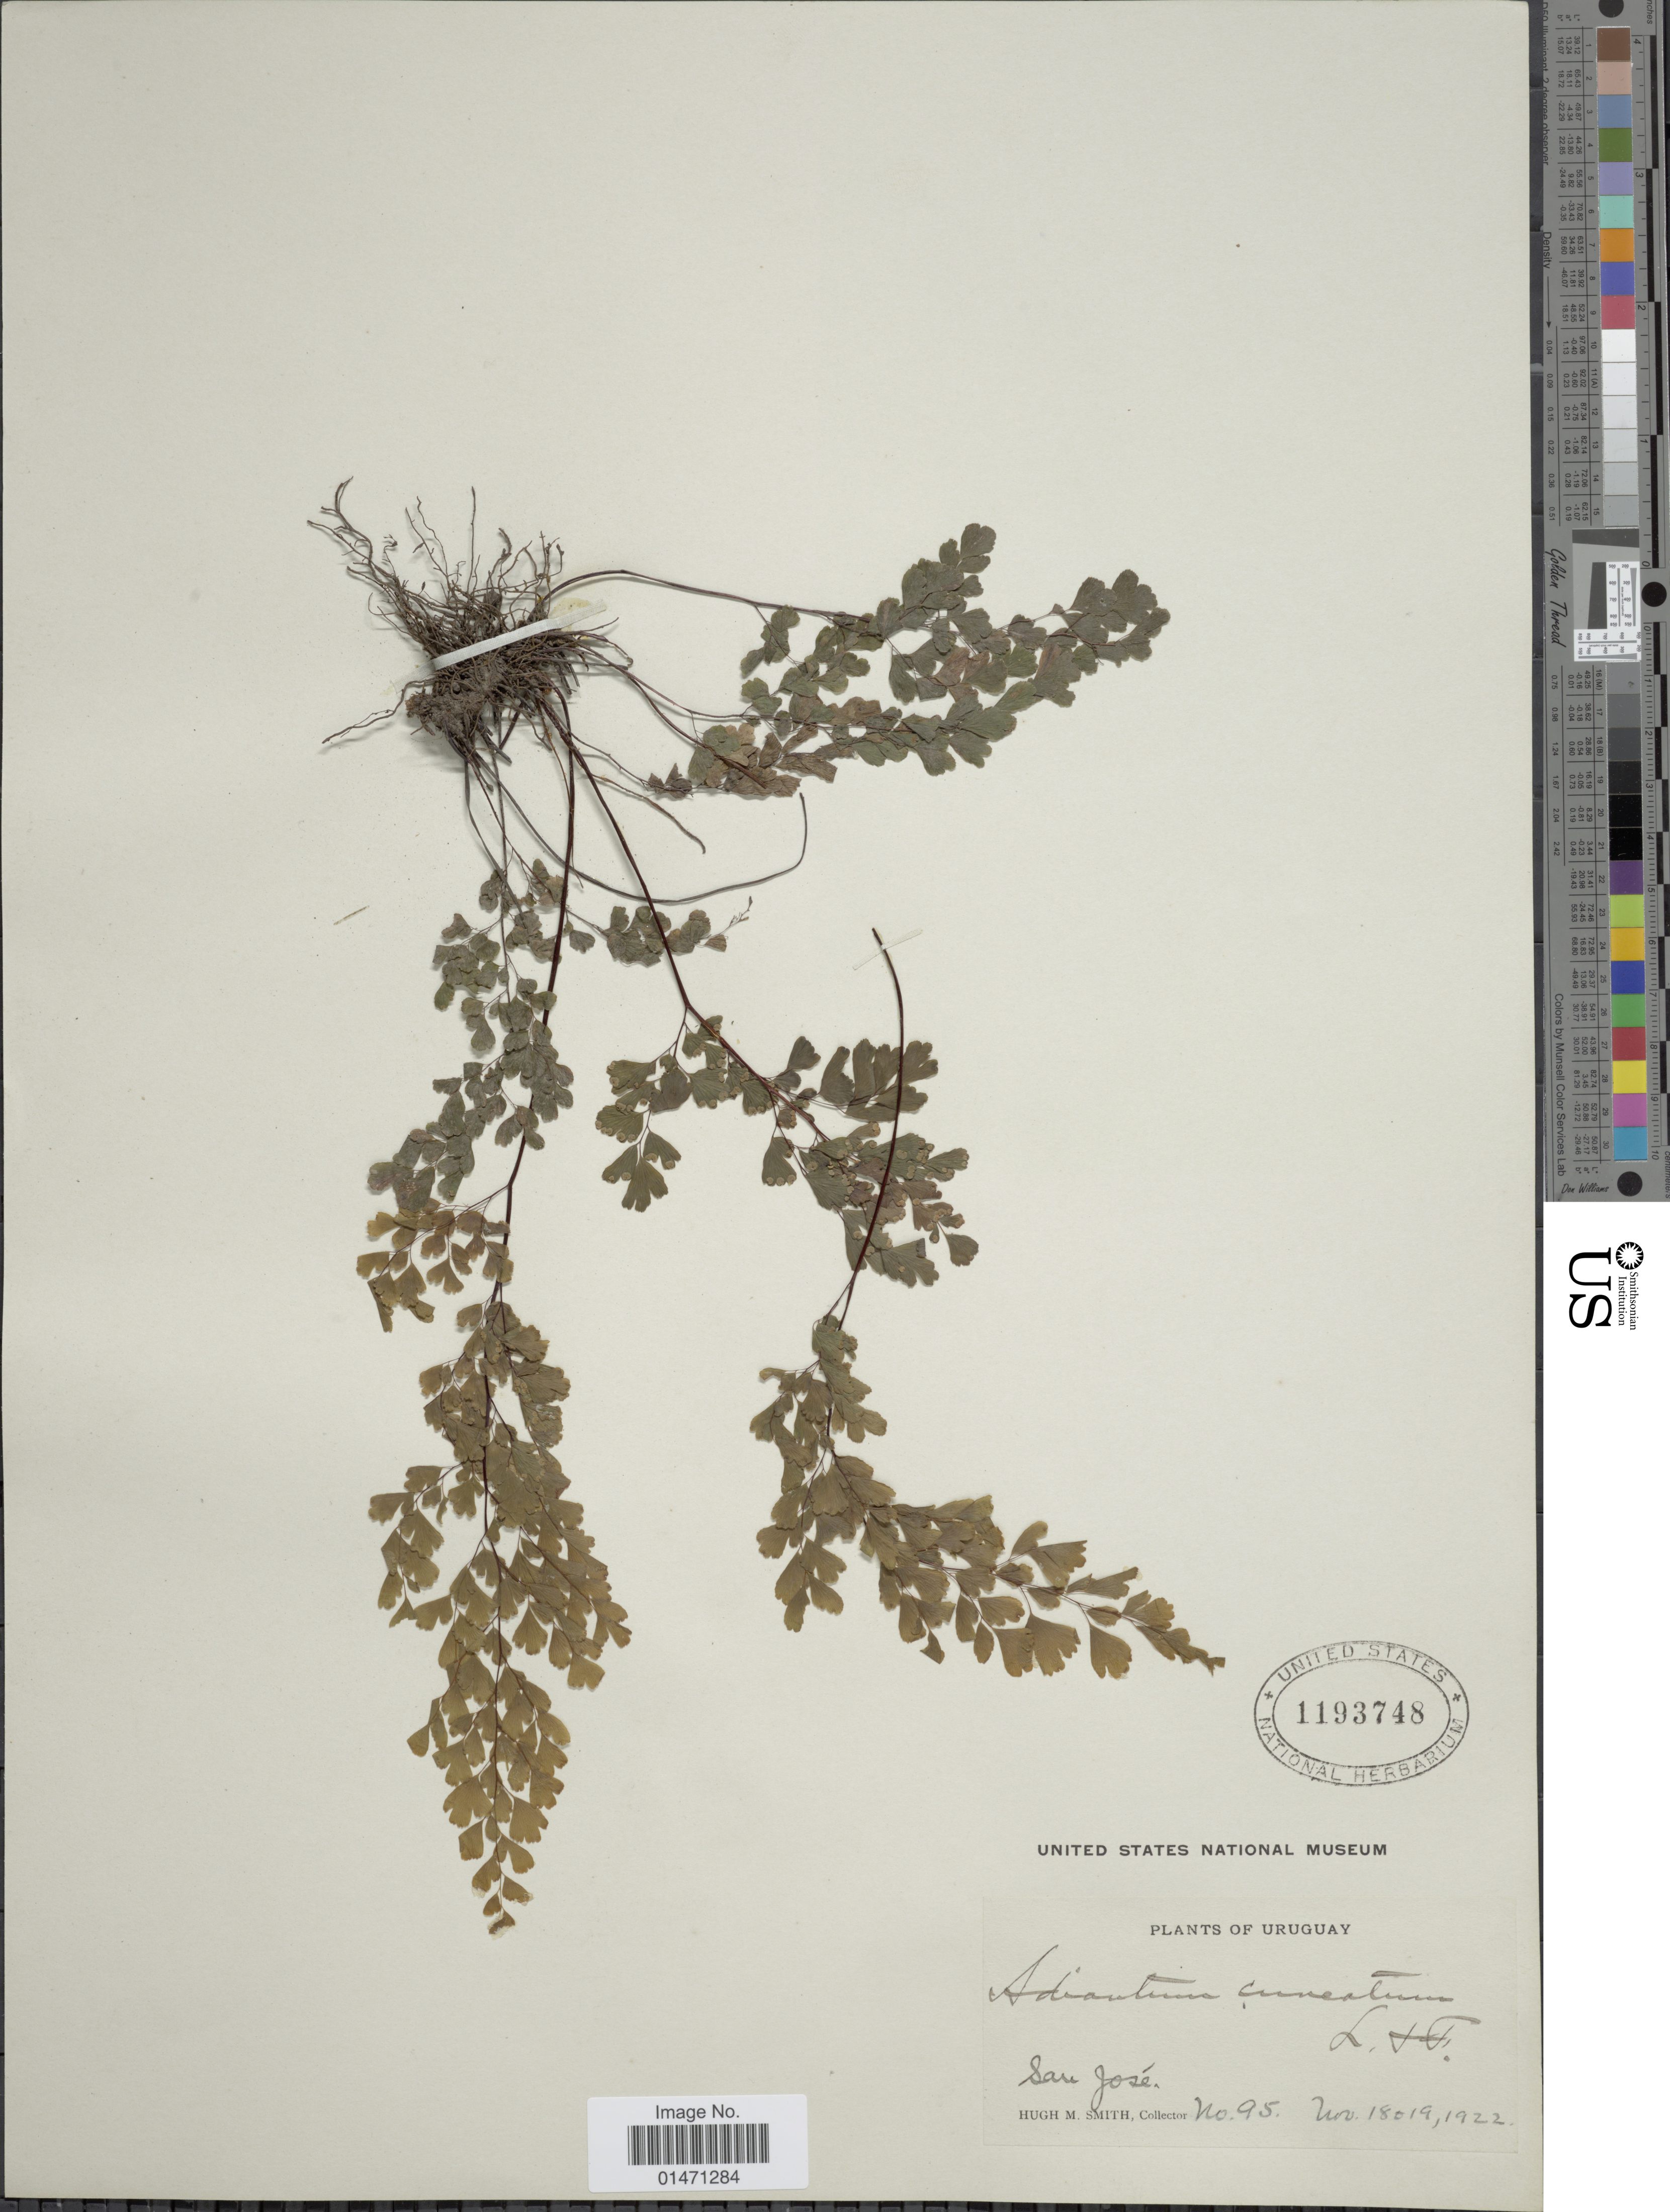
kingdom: Plantae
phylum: Tracheophyta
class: Polypodiopsida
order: Polypodiales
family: Pteridaceae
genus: Adiantum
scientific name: Adiantum raddianum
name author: C. Presl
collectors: H. M. Smith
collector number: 95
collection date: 1922-11-18/1922-11-19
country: Uruguay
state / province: San Jose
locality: San José, Uruguay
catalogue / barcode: US 1193748